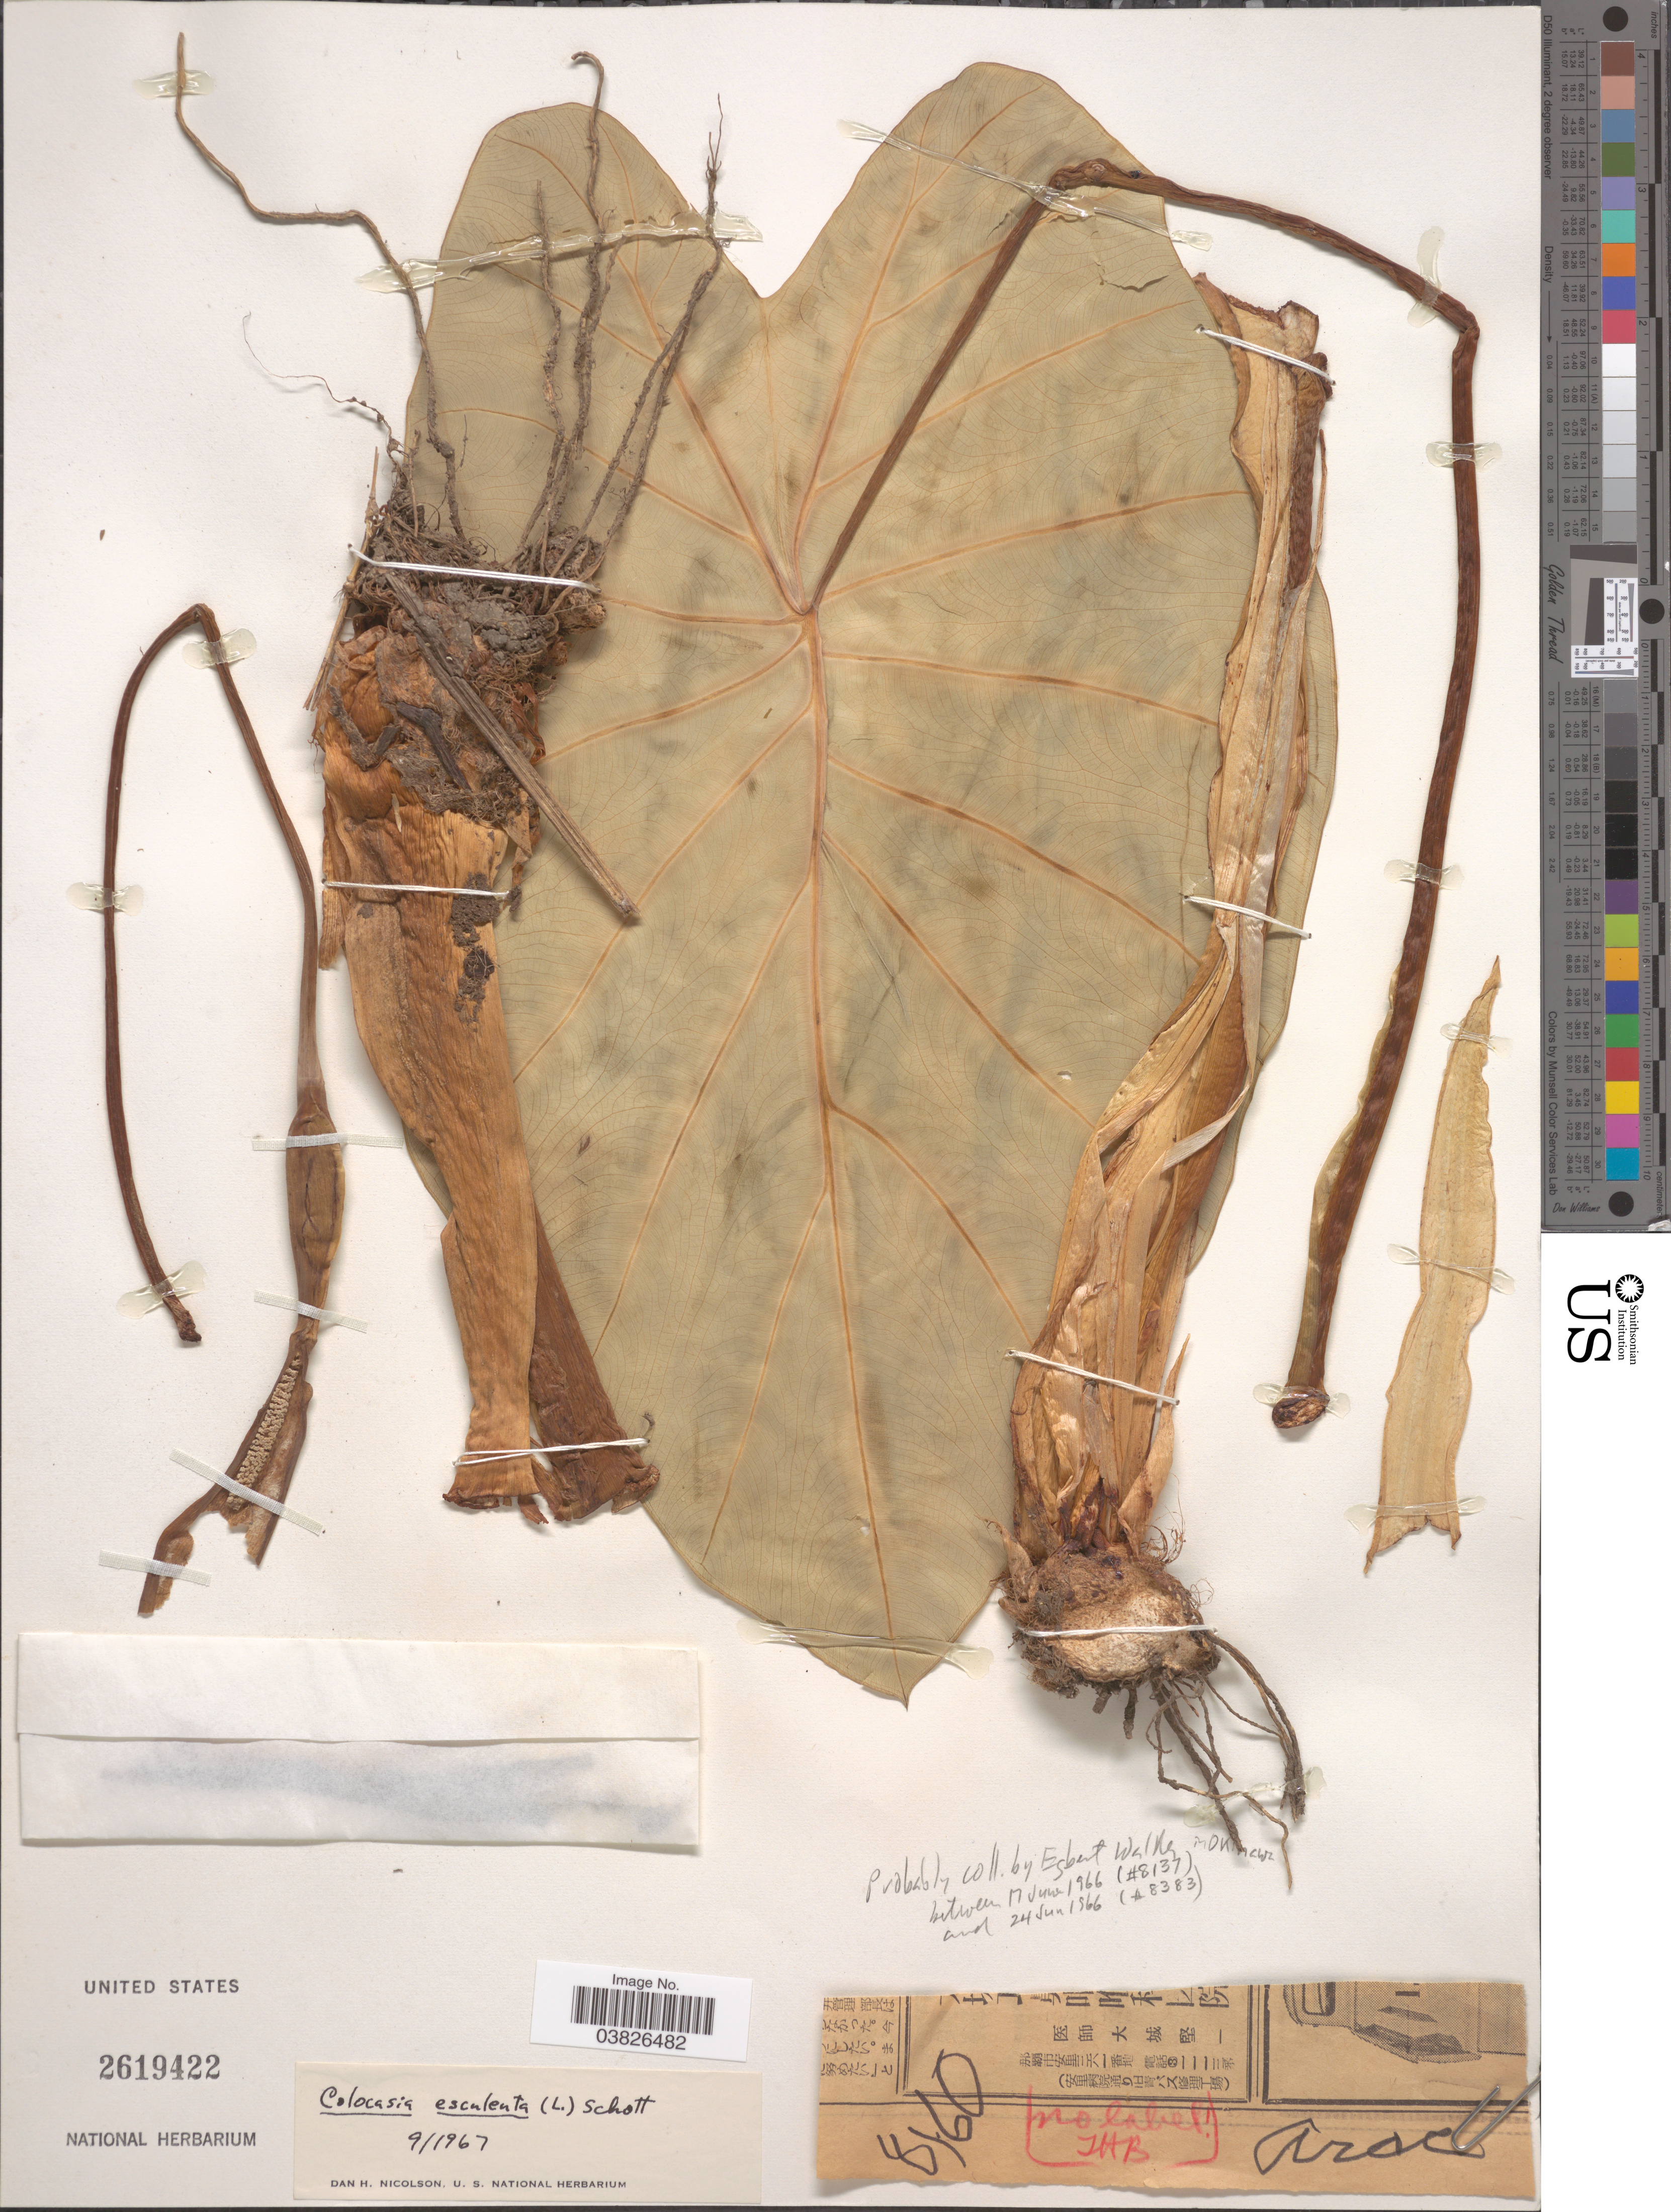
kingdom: Plantae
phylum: Tracheophyta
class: Liliopsida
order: Alismatales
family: Araceae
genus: Colocasia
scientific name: Colocasia esculenta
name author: (L.) Schott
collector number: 8160 ?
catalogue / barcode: US 2619422